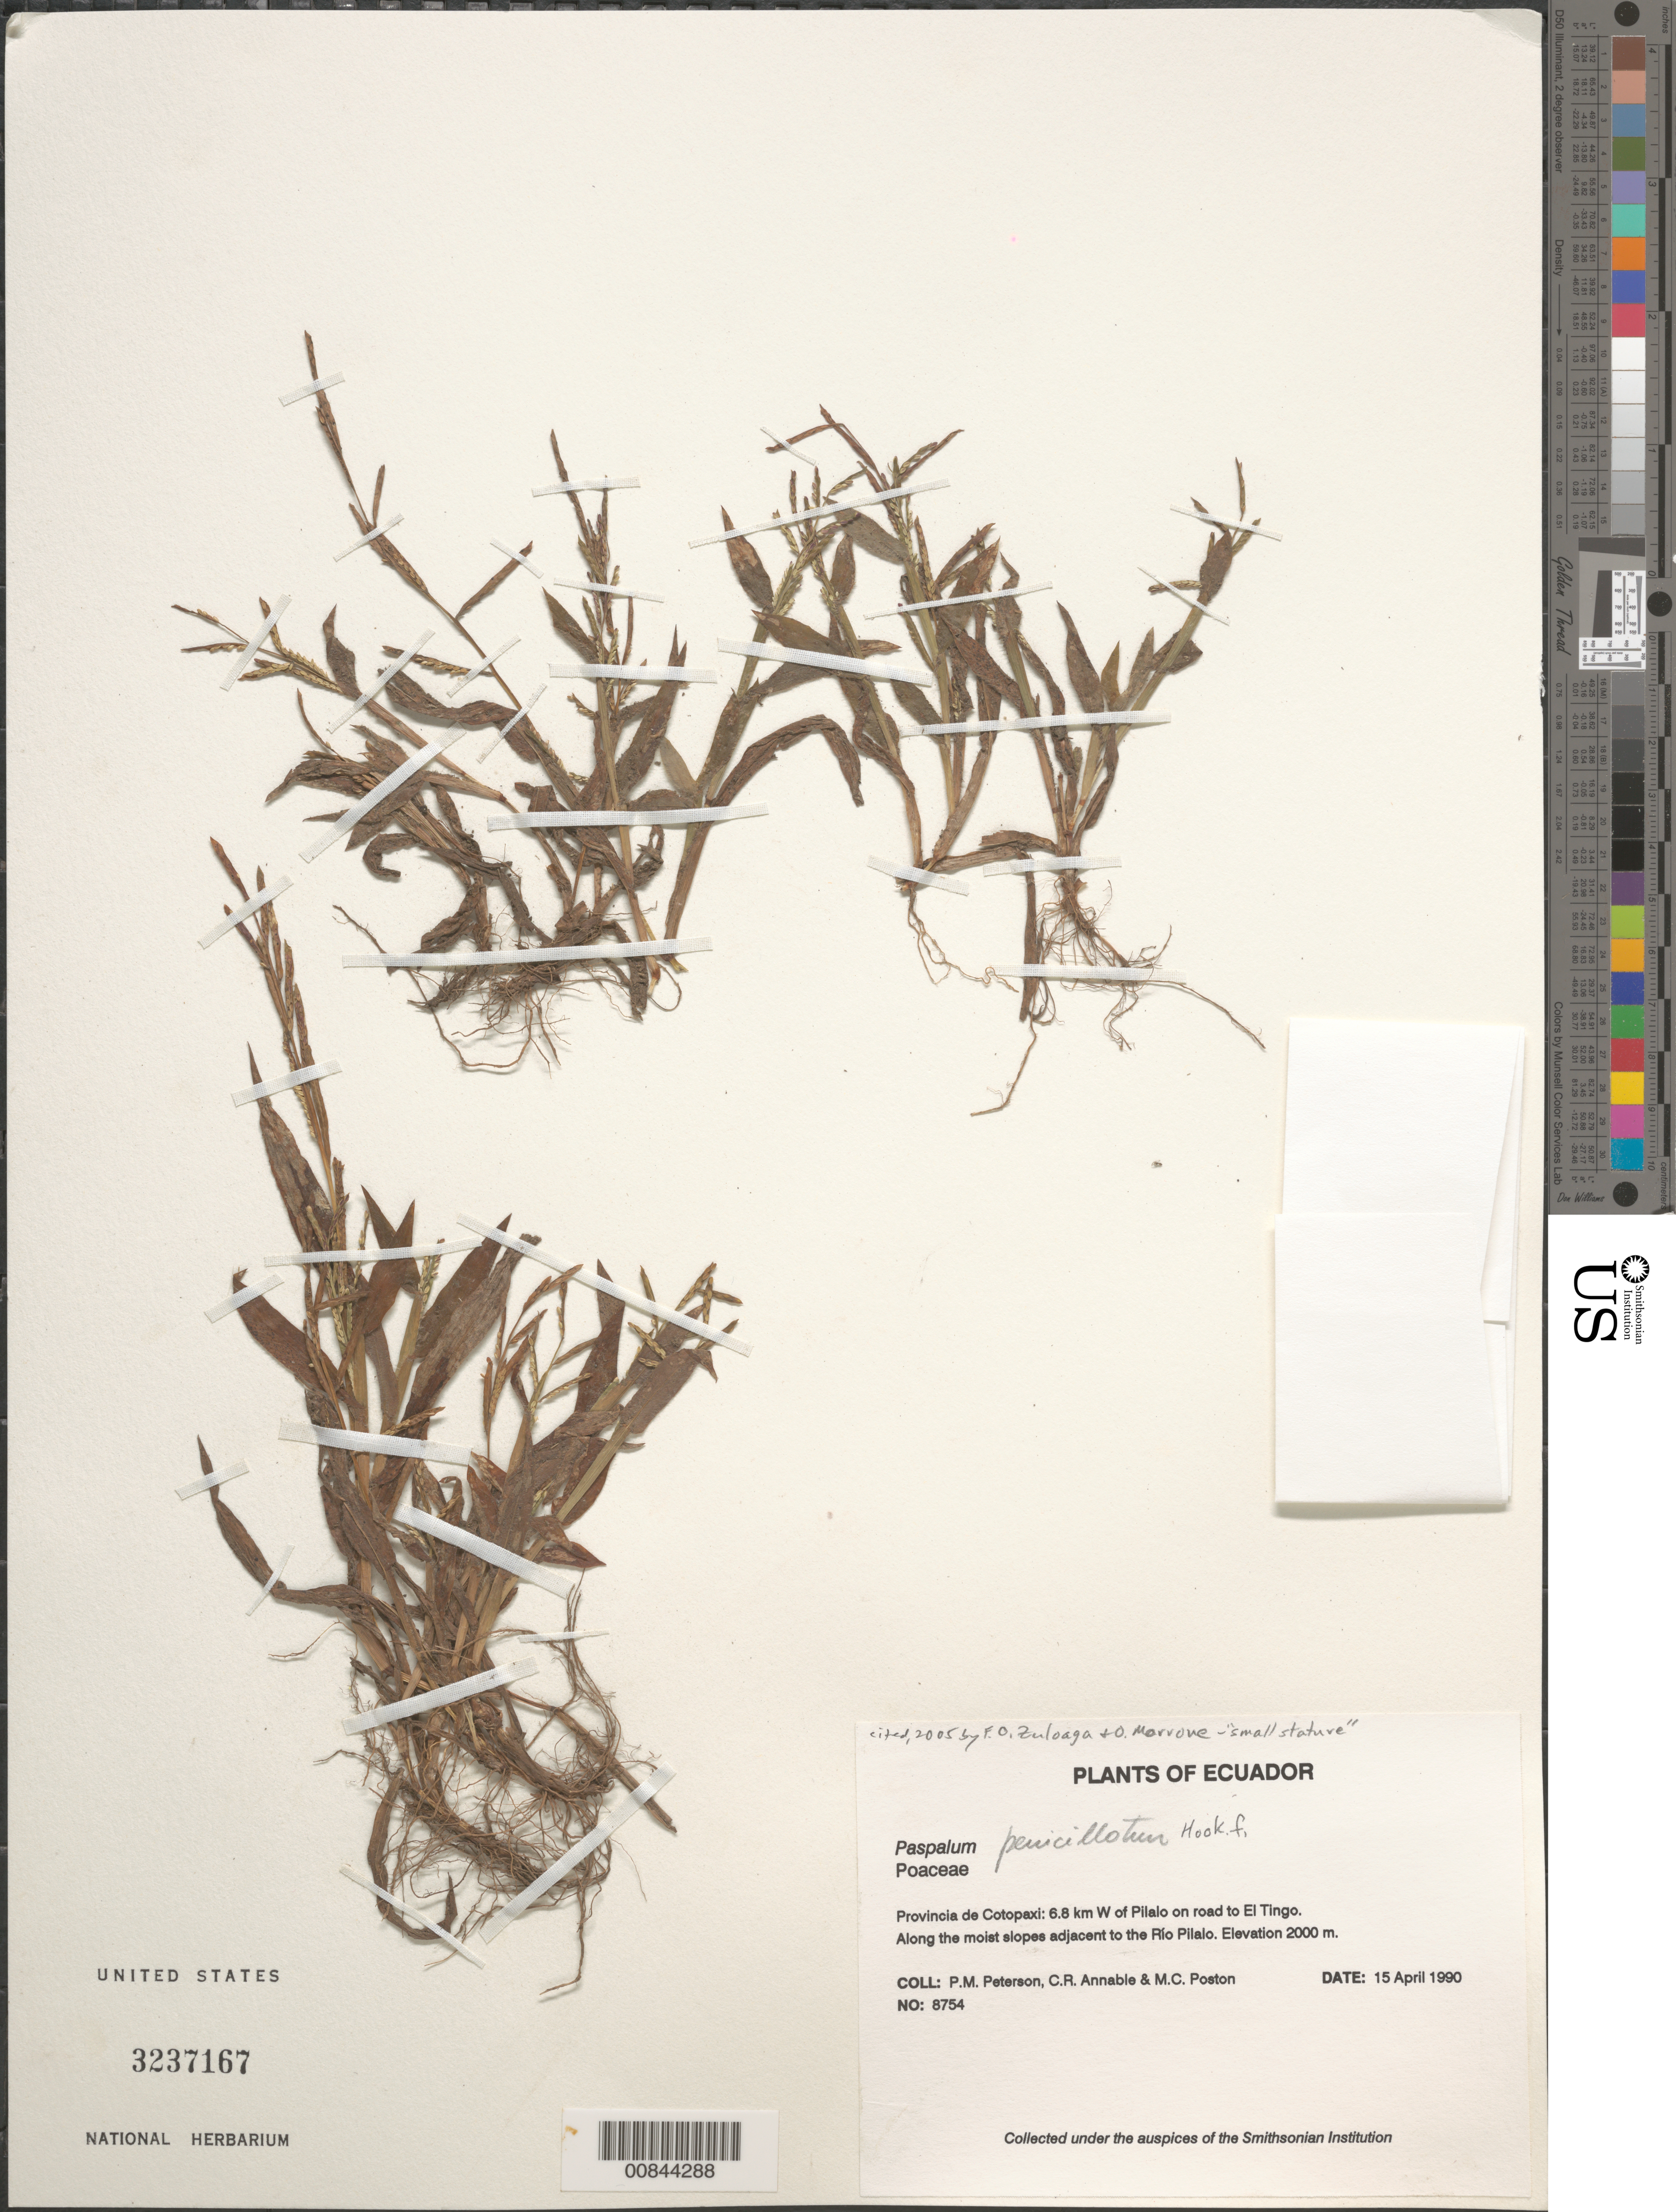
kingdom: Plantae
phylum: Tracheophyta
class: Liliopsida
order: Poales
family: Poaceae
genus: Paspalum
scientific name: Paspalum penicillatum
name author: Hook. f.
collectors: P. M. Peterson, C. R. Annable & M. Poston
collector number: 08754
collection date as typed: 15 Apr 1990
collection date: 1990-04-15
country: Ecuador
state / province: Cotopaxi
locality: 6.8 km W of Pilalo on road to El Tingo.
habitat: Along the moist slopes adjacent to the Río Pilalo.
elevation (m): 2000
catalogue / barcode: US 3237167